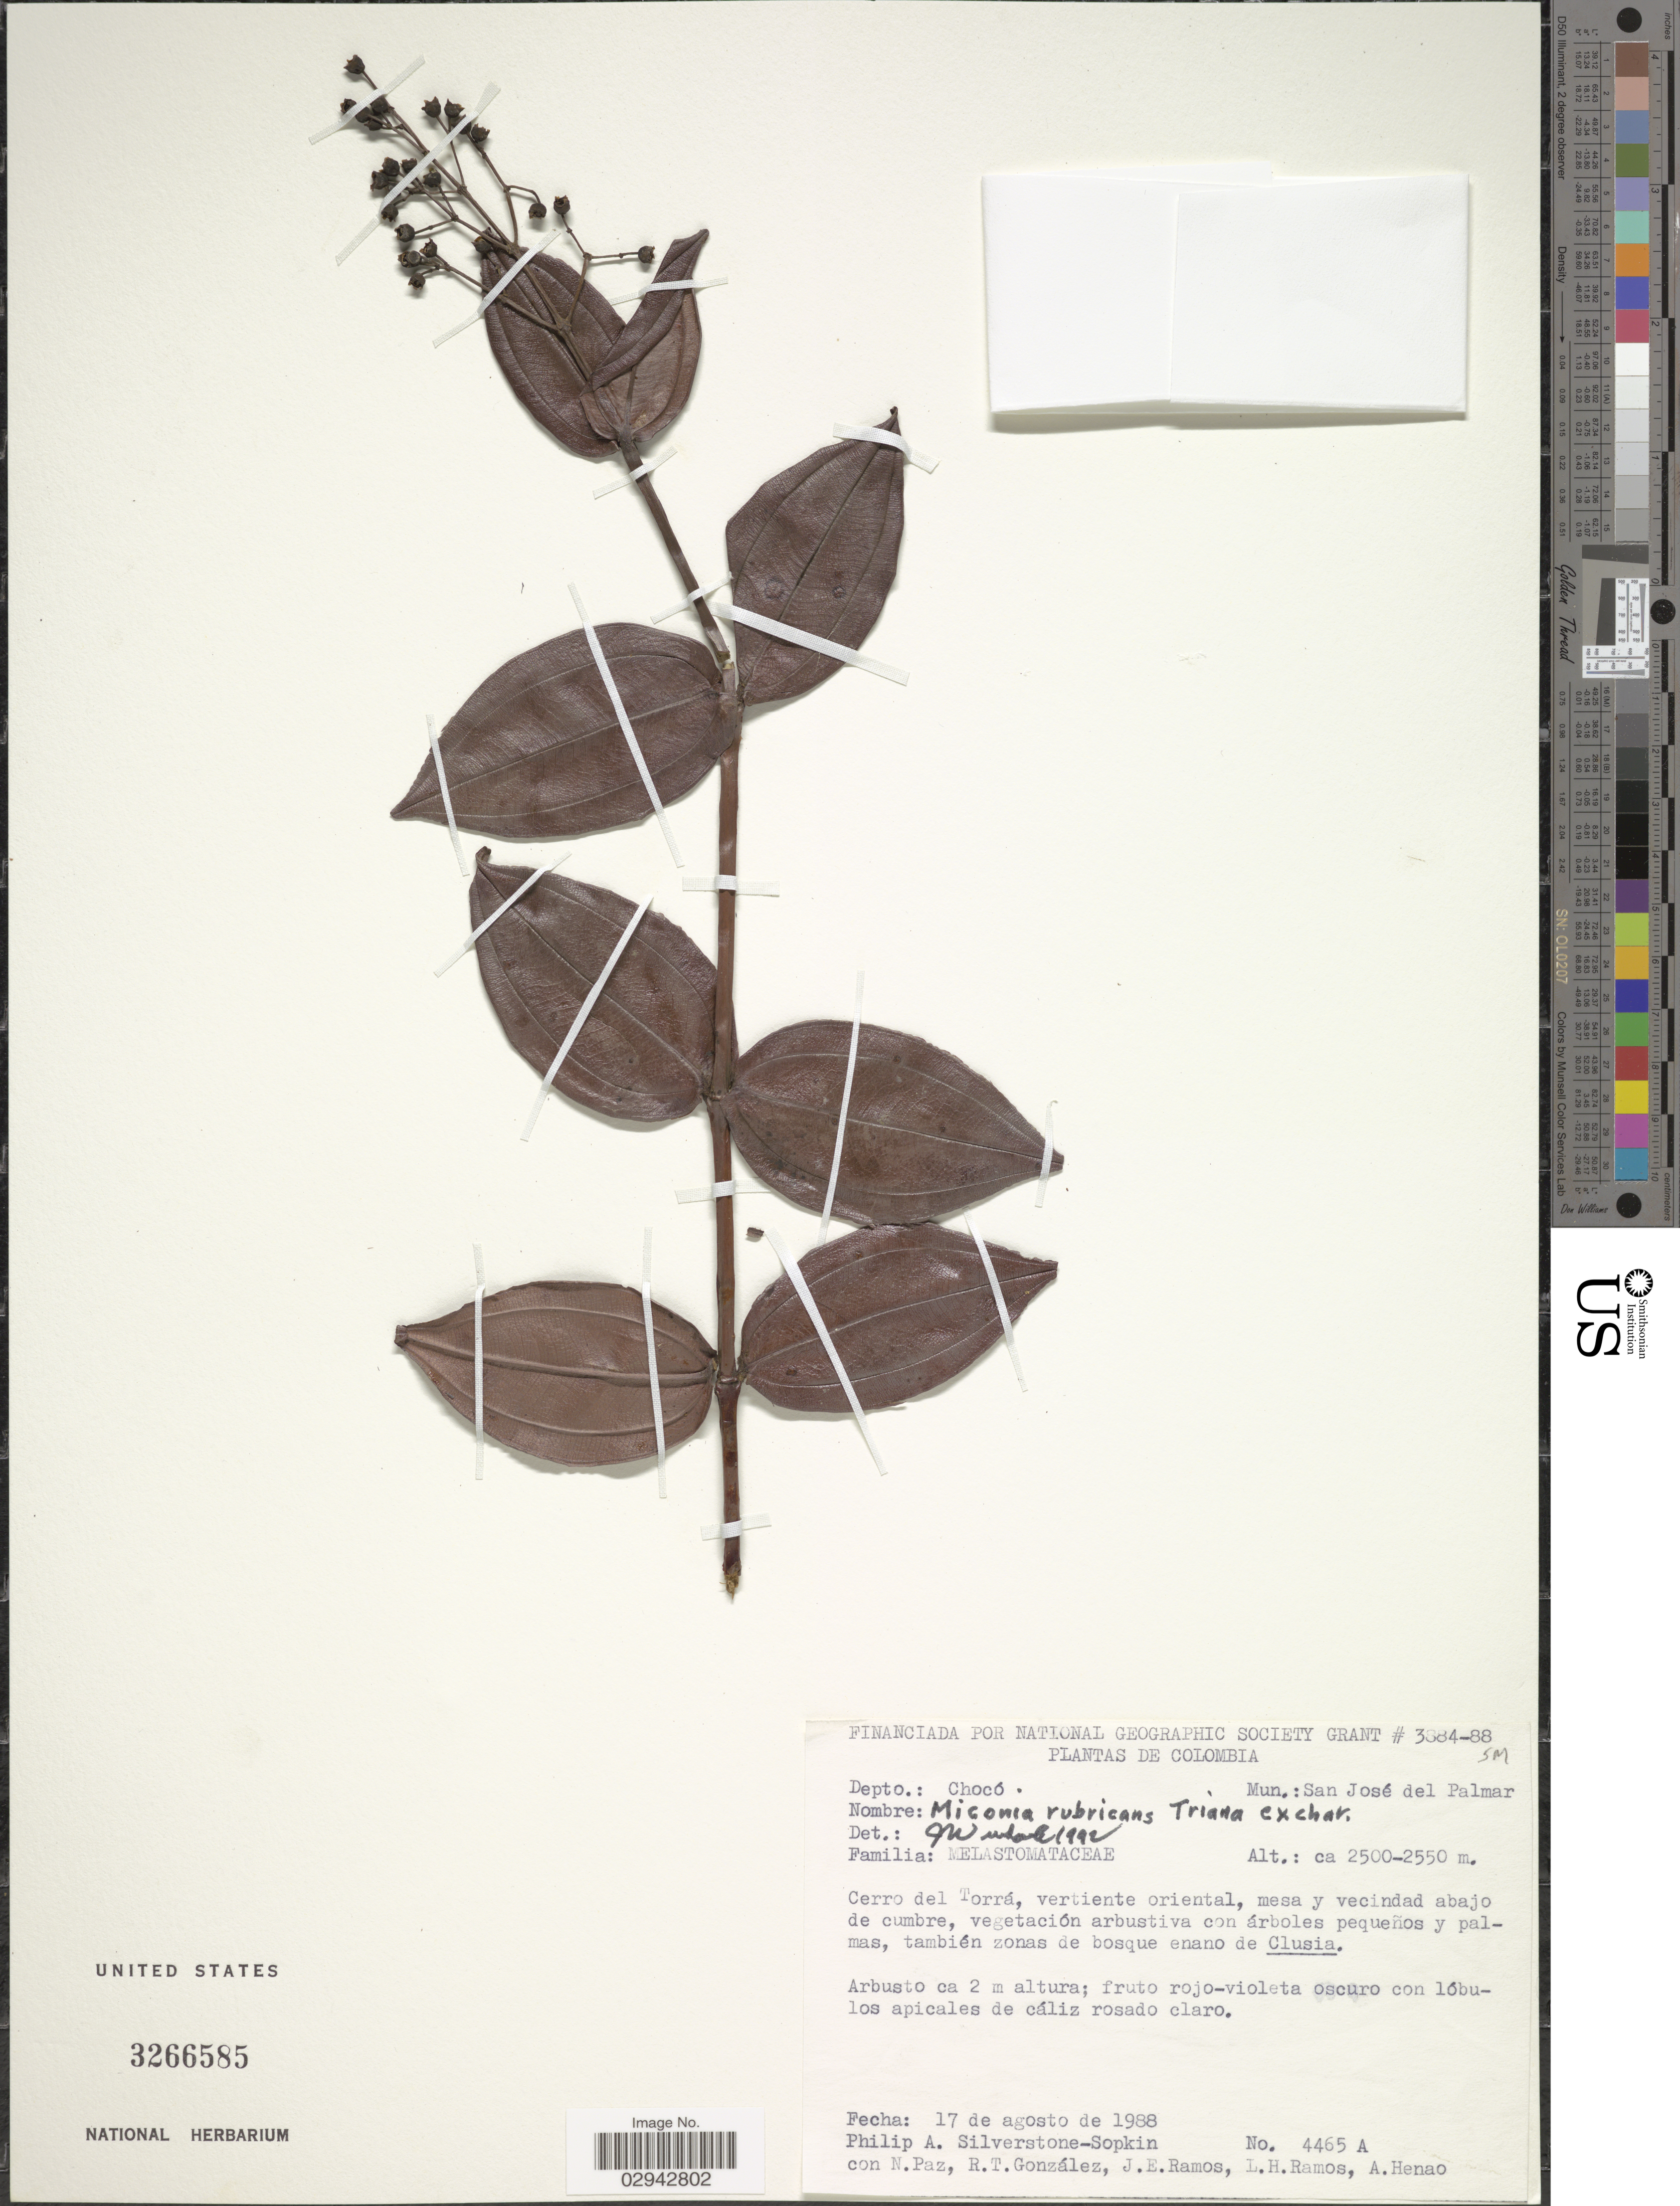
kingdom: Plantae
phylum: Tracheophyta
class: Magnoliopsida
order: Myrtales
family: Melastomataceae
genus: Miconia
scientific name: Miconia rufescens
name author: (Aubl.) DC.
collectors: P. A. Silverstone-Sopkin, N. Paz, R. Gonzalez, J. E. Ramos & et al.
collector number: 4465A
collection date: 1988-08-17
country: Colombia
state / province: Chocó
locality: Depto.: Chocó. Mun.: San José del Palmar. Cerro del Torrá, vertiente oriental, mesa y vecindad abajo de cumbre.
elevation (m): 2500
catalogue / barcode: US 3266585